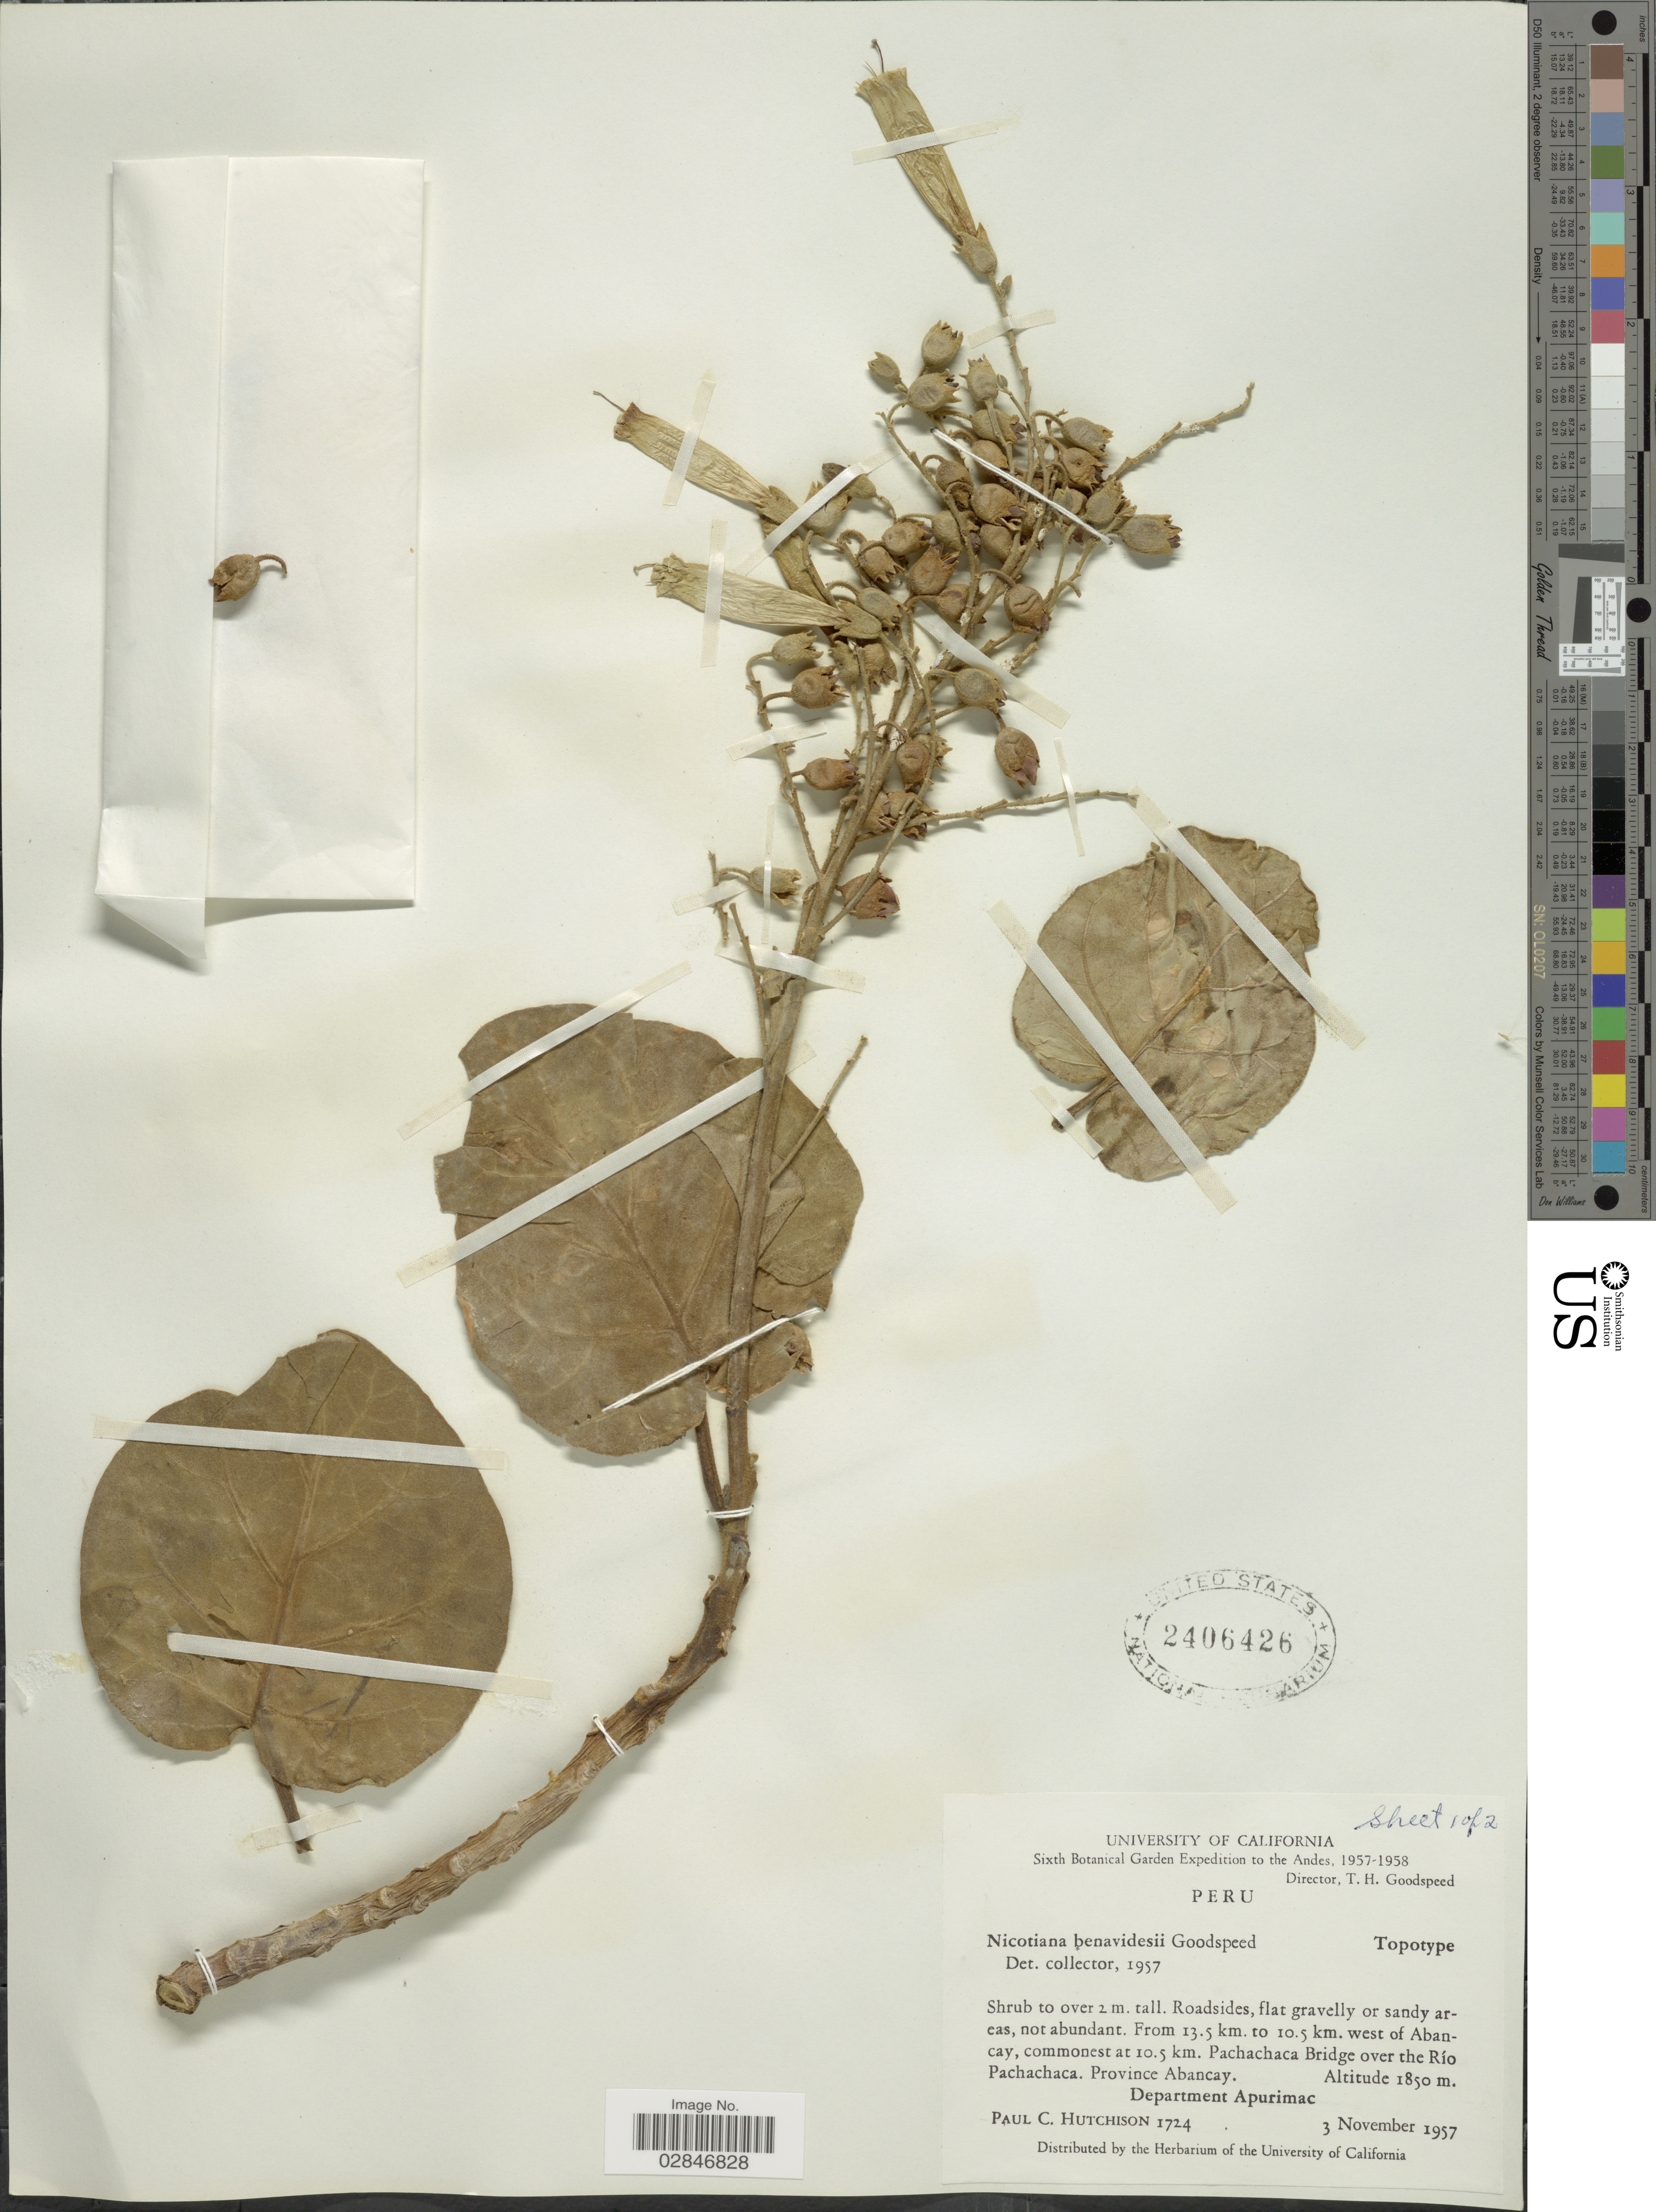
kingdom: Plantae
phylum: Tracheophyta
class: Magnoliopsida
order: Solanales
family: Solanaceae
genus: Nicotiana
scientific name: Nicotiana benavidesii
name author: Goodsp.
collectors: P. C. Hutchison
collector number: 1724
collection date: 1957-11-03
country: Peru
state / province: Apurímac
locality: The Andes, From 13.5 km. to 10.5 km. west of Abancay, commonest at 10.5 km. Pachachaca Bridge over the Río Pachacha. Province Abancay, Department Apurimac.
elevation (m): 1850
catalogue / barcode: US 2406426